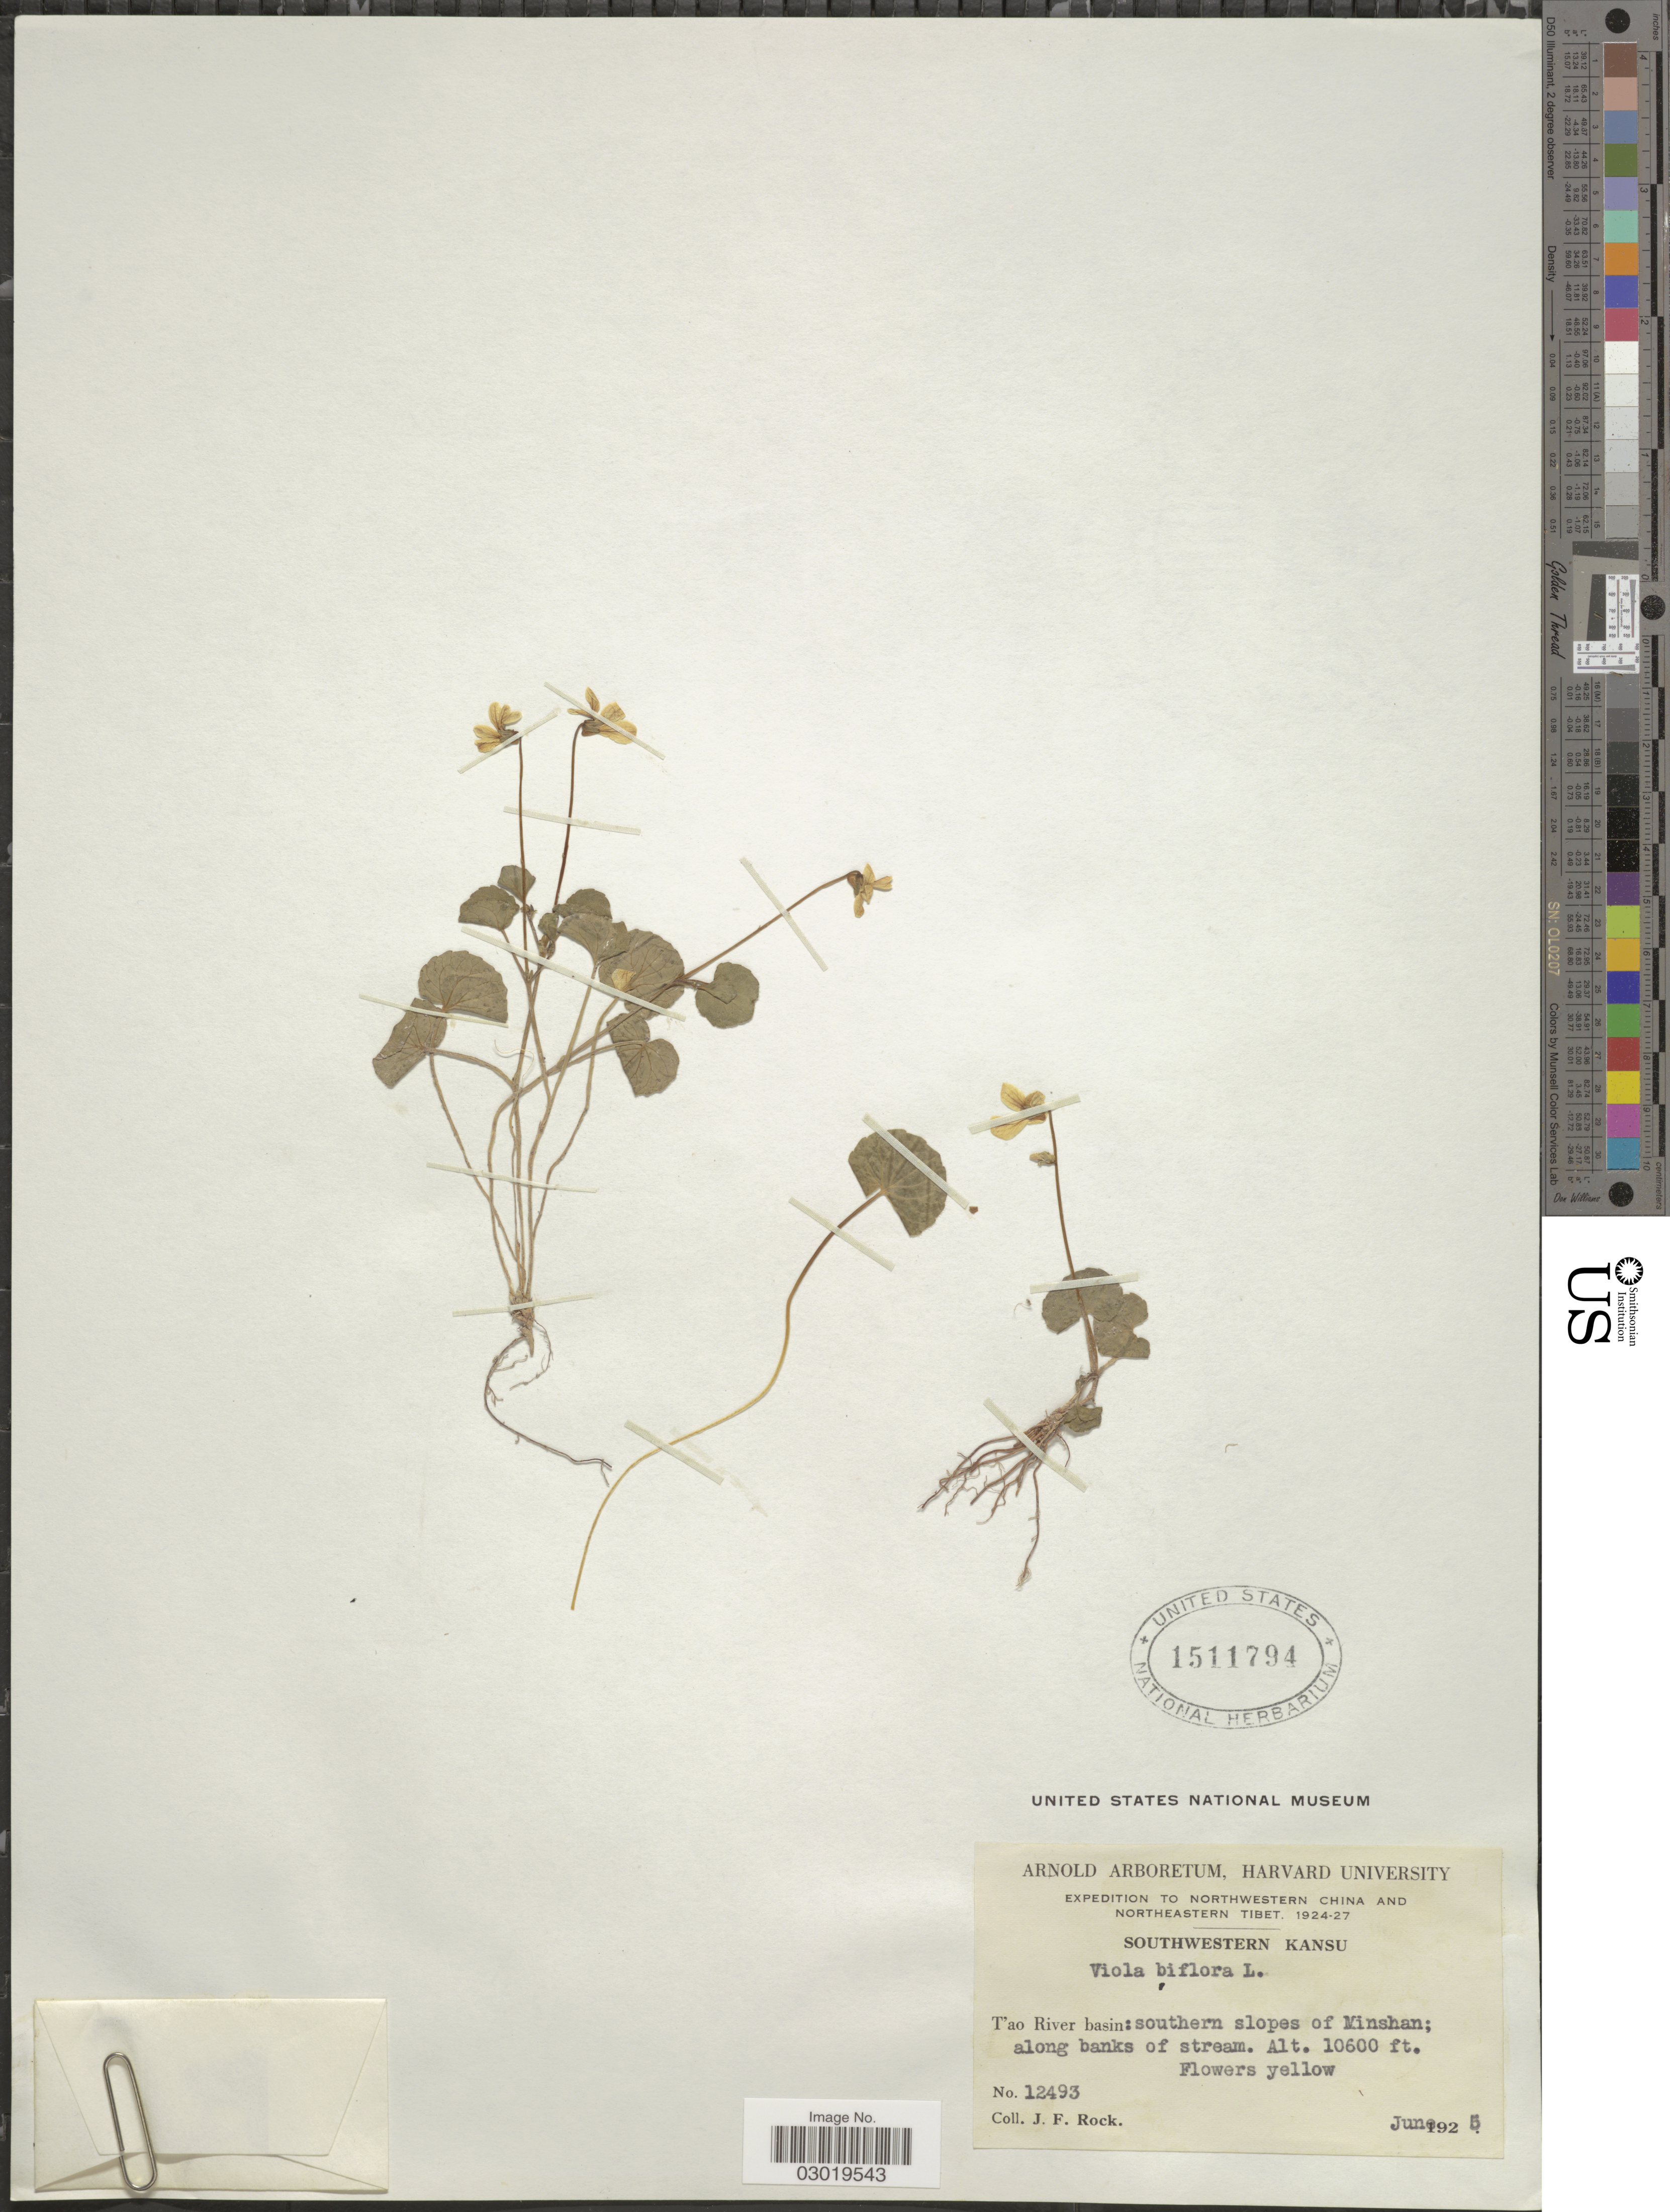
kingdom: Plantae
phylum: Tracheophyta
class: Magnoliopsida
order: Malpighiales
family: Violaceae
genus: Viola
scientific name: Viola biflora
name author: L.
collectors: J. Rock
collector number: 12493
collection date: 1925-06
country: China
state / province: Gansu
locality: Northwestern China, Southwestern Kansu, T'ao River basin: southern slopes of Minshan; along banks of stream.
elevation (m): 3231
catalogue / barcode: US 1511794